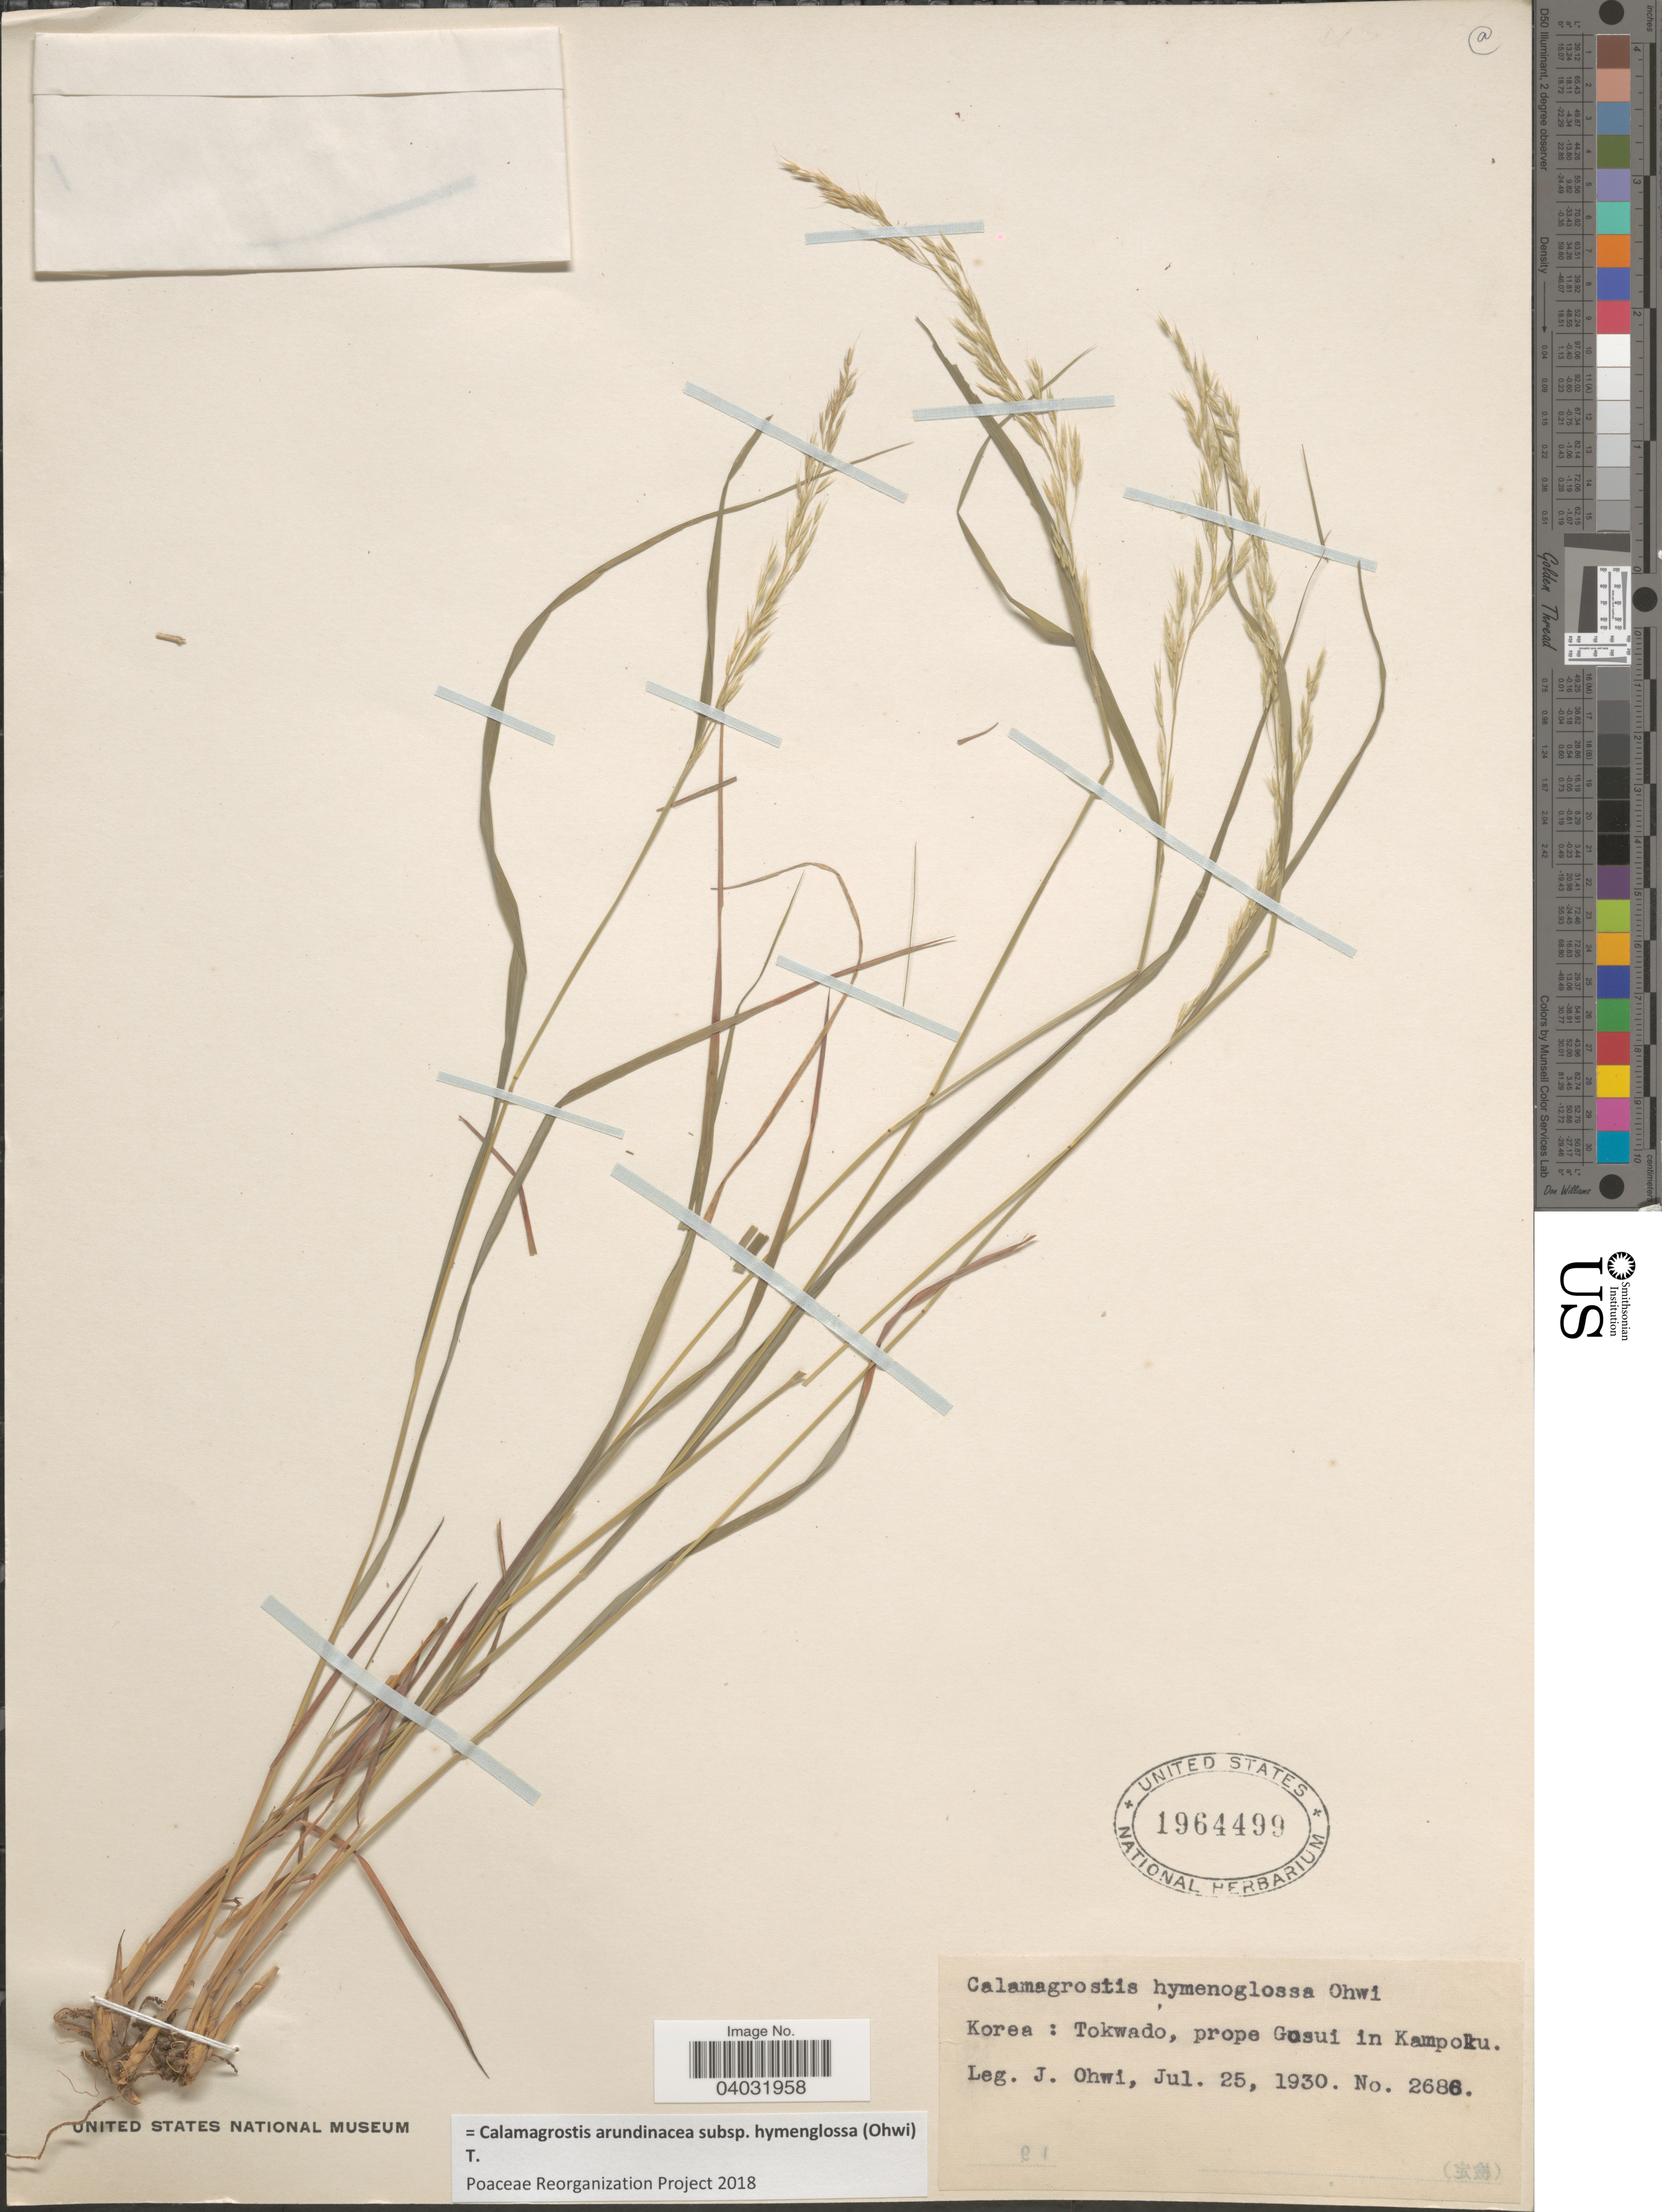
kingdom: Plantae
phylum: Tracheophyta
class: Liliopsida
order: Poales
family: Poaceae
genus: Calamagrostis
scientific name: Calamagrostis arundinacea subsp. hymenoglossa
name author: (Ohwi) T. Koyama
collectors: J. Ohwi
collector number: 2686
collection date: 1930-07-25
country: North Korea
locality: Korea: Tokwado: prope Gosui in Kampoku.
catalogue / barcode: US 1964499